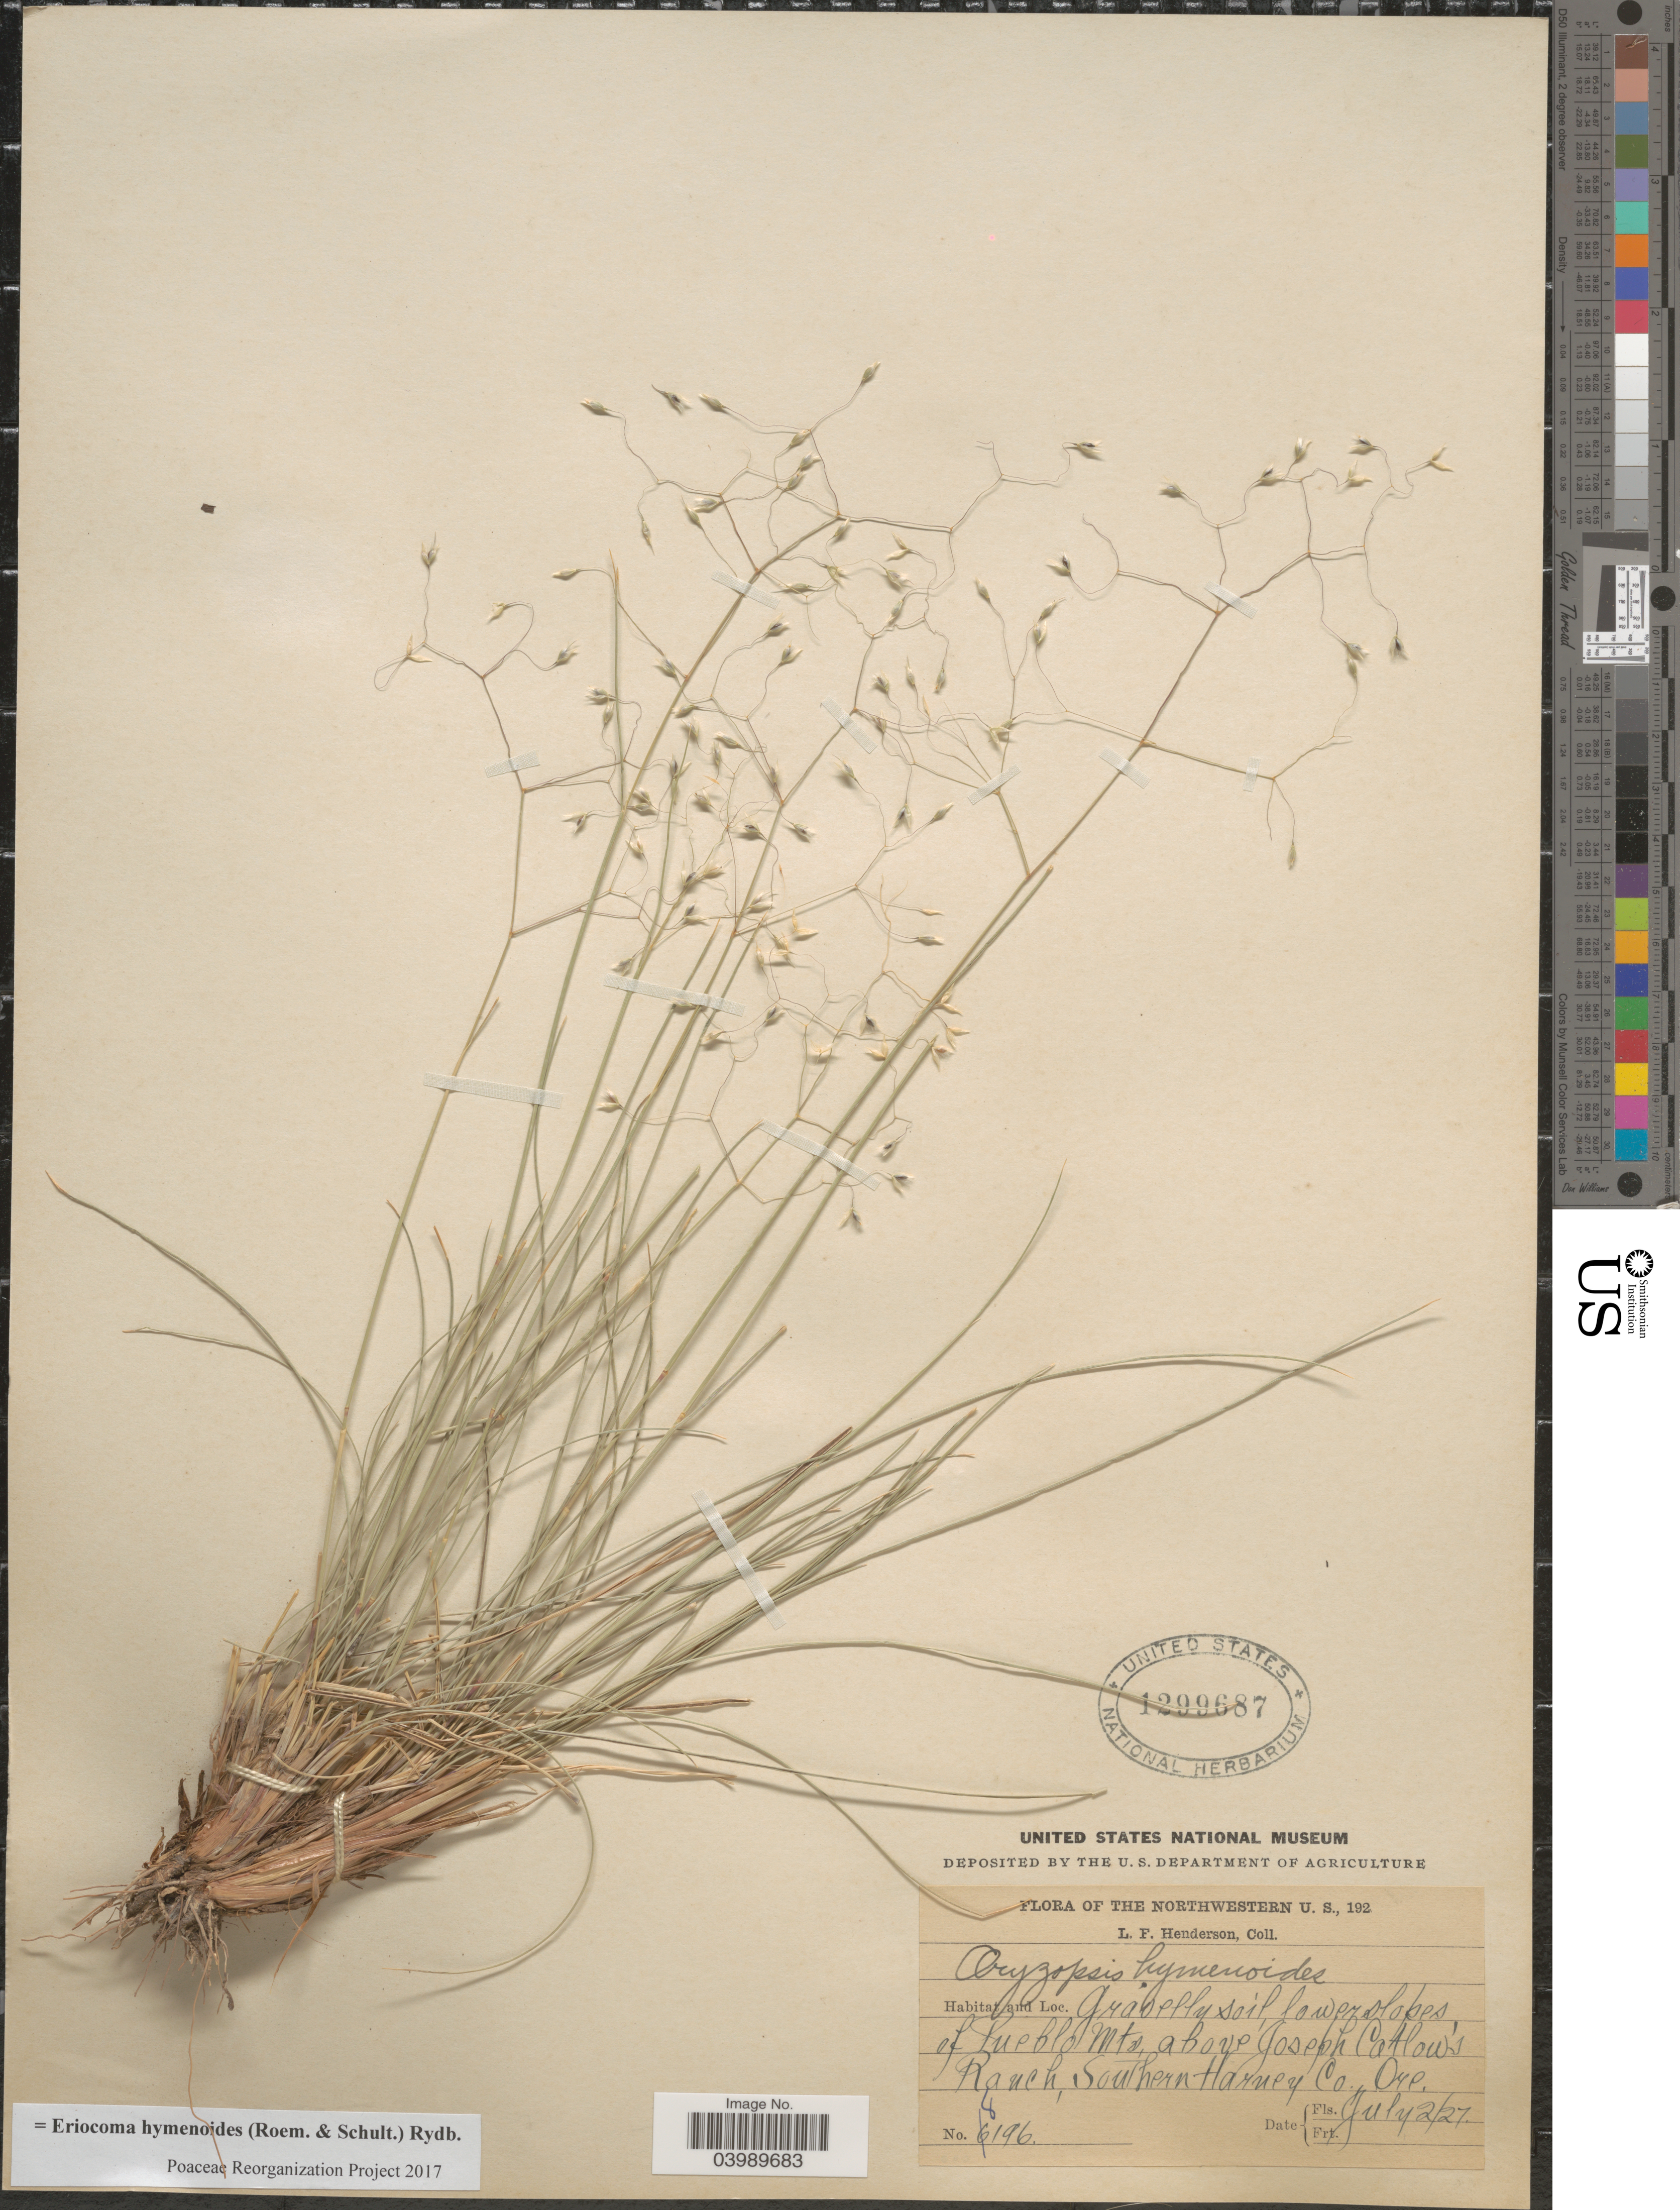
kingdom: Plantae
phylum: Tracheophyta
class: Liliopsida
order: Poales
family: Poaceae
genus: Eriocoma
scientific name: Eriocoma hymenoides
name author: (Roem. & Schult.) Rydb.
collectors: L. Henderson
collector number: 8196*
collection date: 1927-07-02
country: United States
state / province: Oregon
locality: Northwestern U.S. Gravelly soil, lower slopes, of Pueblo Mts., above Joseph Catlow's Ranch, Southern Harvey Co.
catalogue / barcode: US 1299687